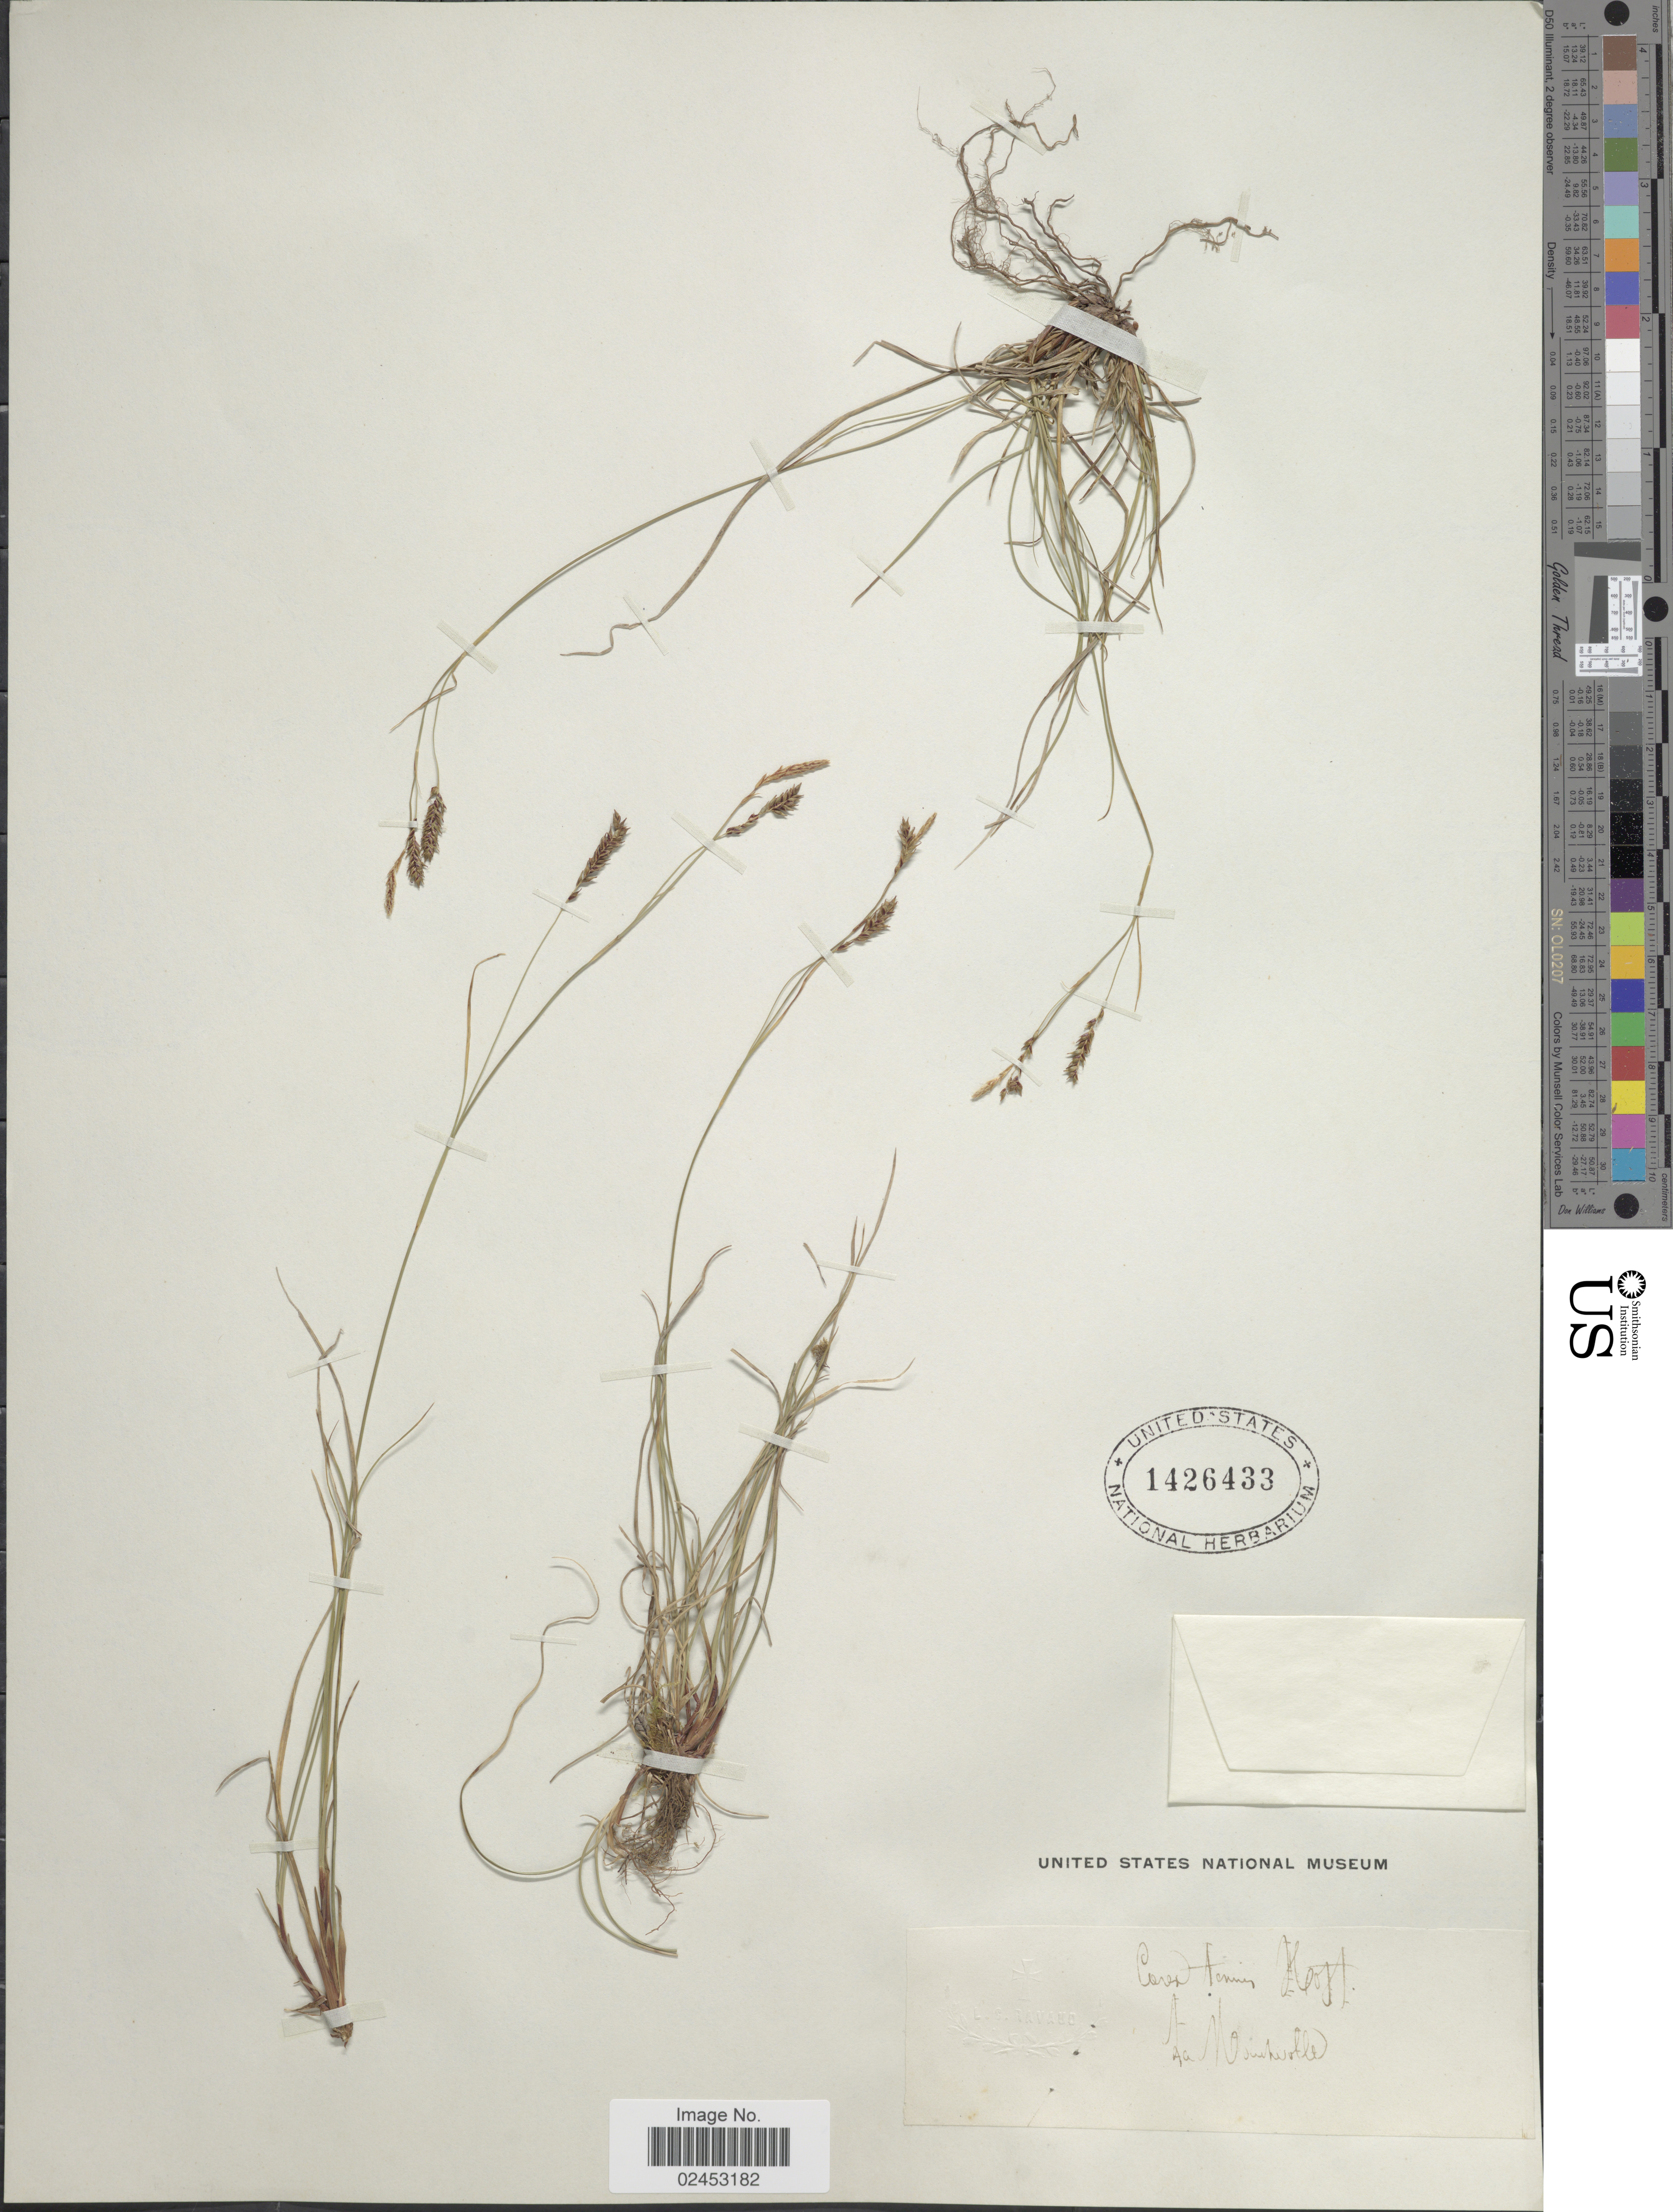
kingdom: Plantae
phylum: Tracheophyta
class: Liliopsida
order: Poales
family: Cyperaceae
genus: Carex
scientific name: Carex brachystachys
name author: Schrank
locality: Ad Wuistville. [interpreted]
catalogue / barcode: US 1426433